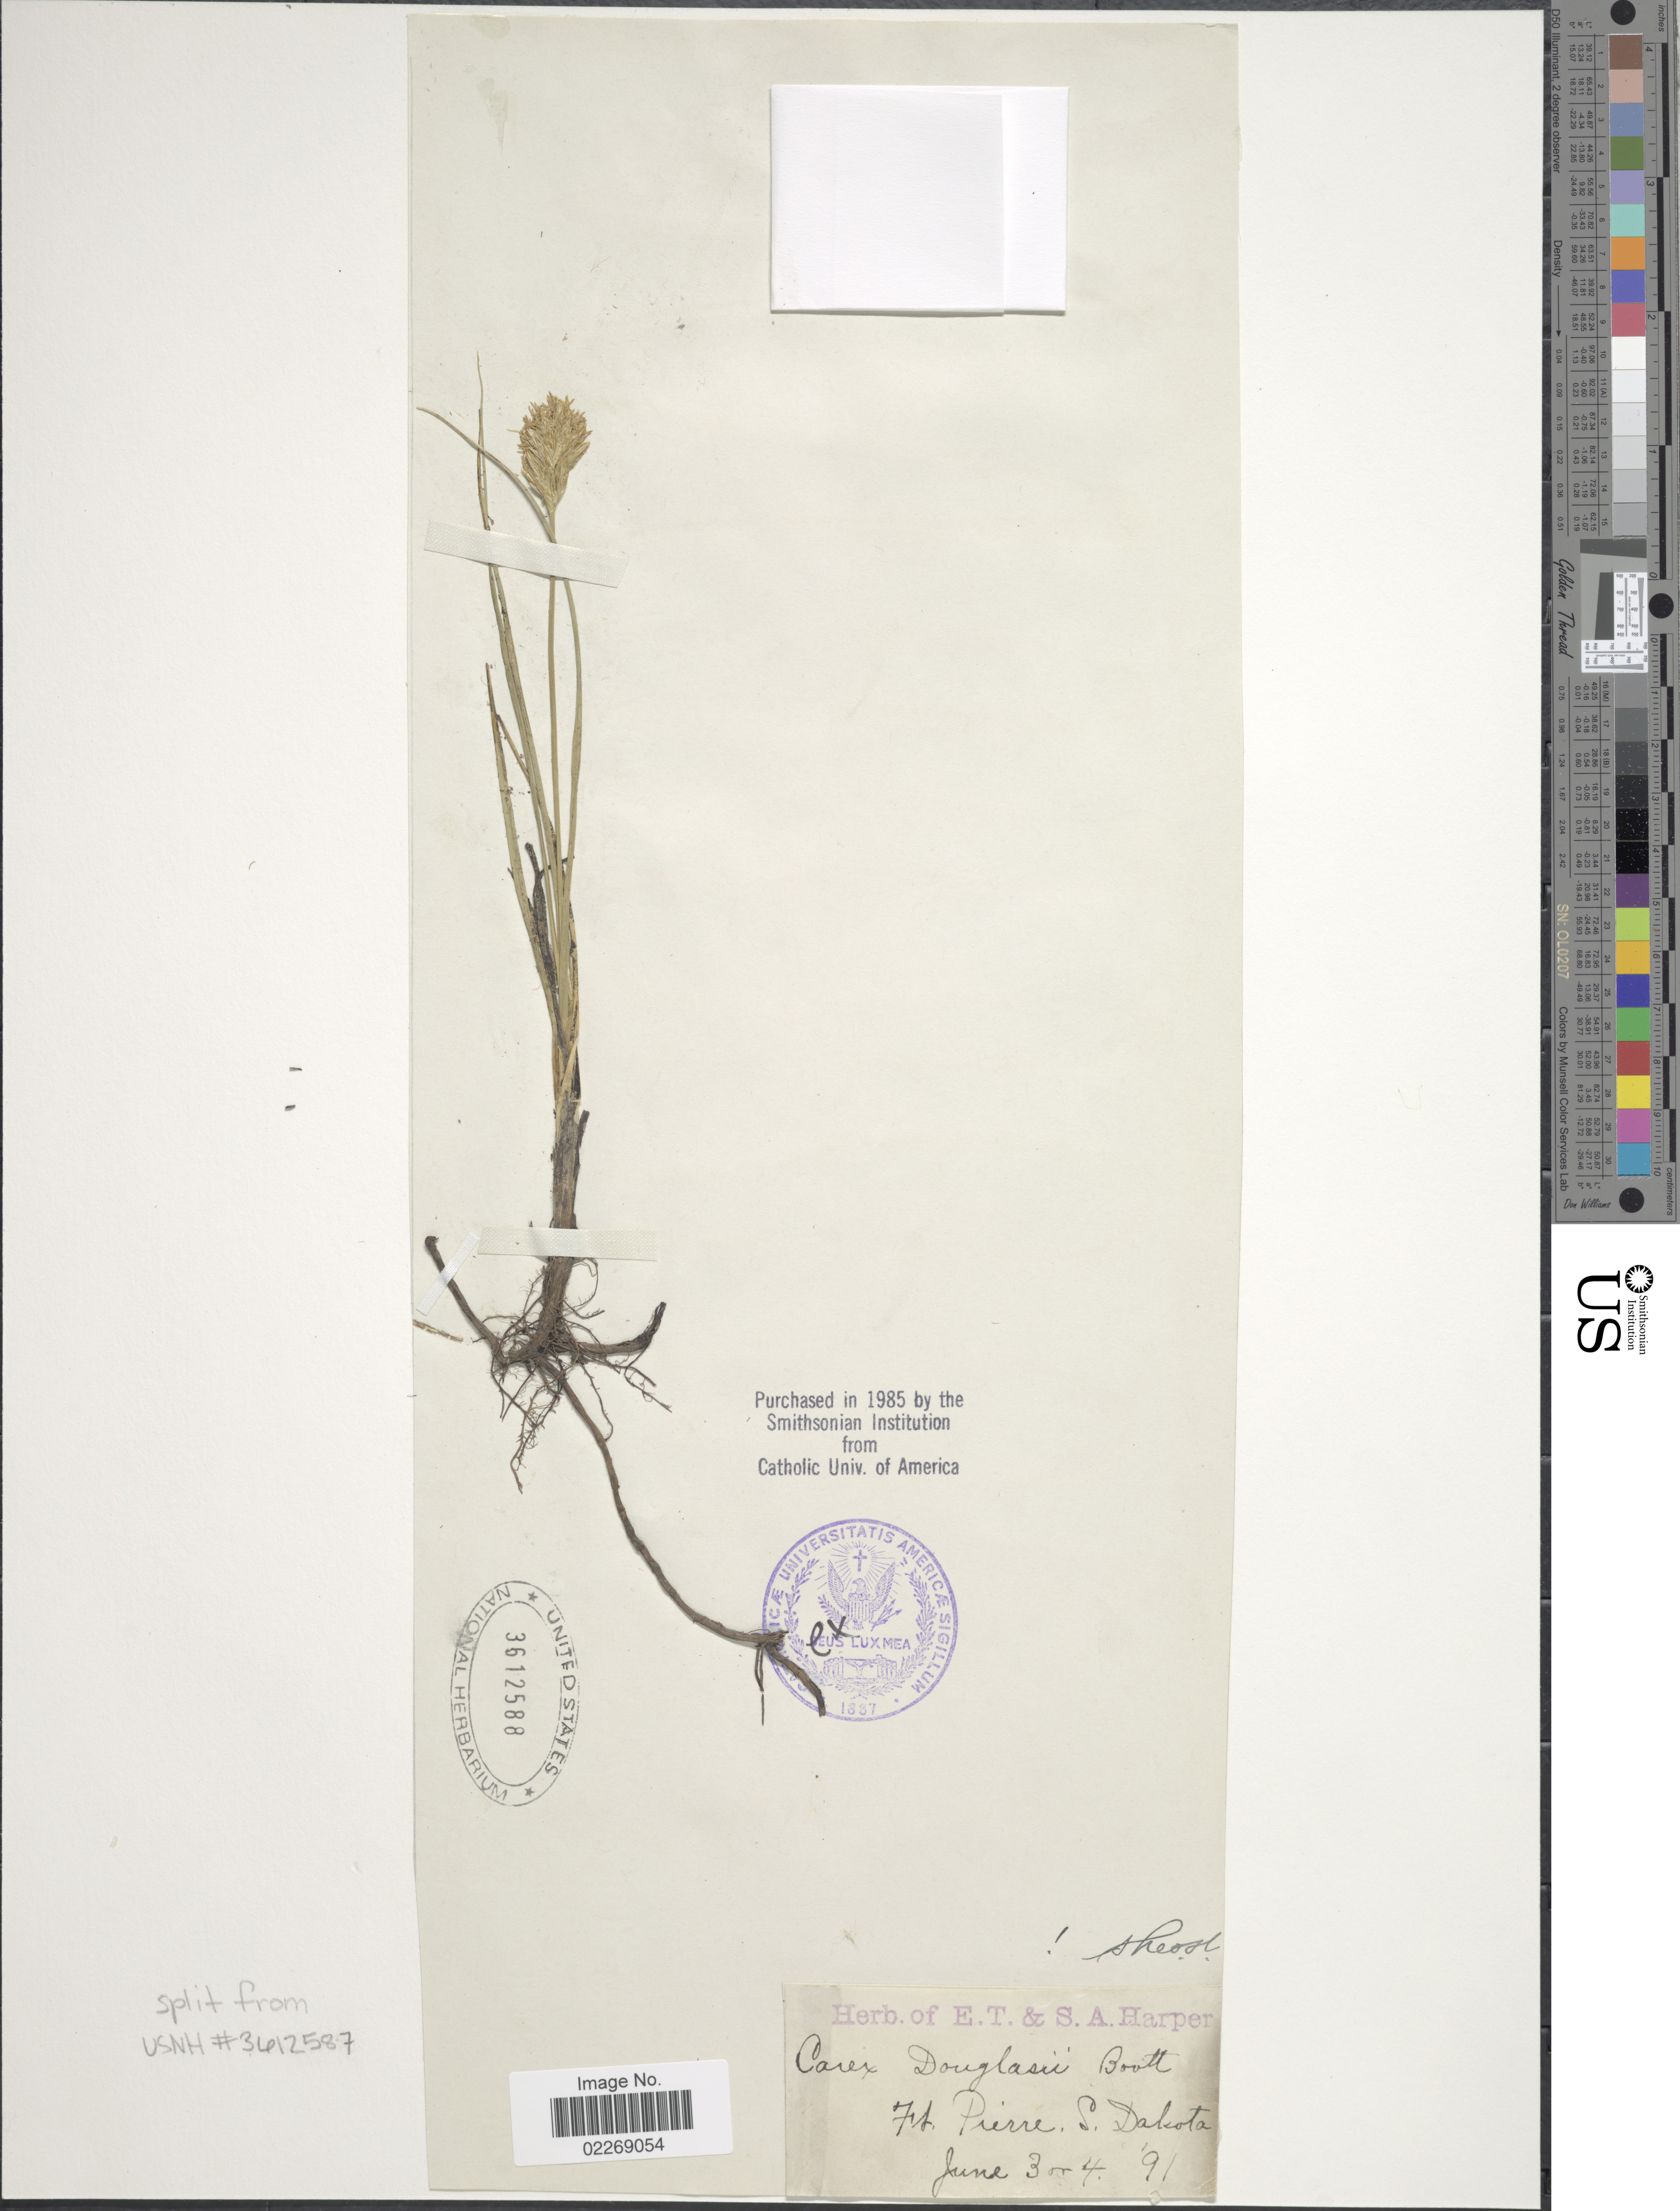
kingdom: Plantae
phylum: Tracheophyta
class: Liliopsida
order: Poales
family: Cyperaceae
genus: Carex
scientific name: Carex douglasii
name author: Boott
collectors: ex herb. E. T. & S. A. Harper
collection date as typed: Transcribed d/m/y: 3/6/91 to 4/6/91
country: United States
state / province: South Dakota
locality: Ft. Pierre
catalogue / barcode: US 3612588